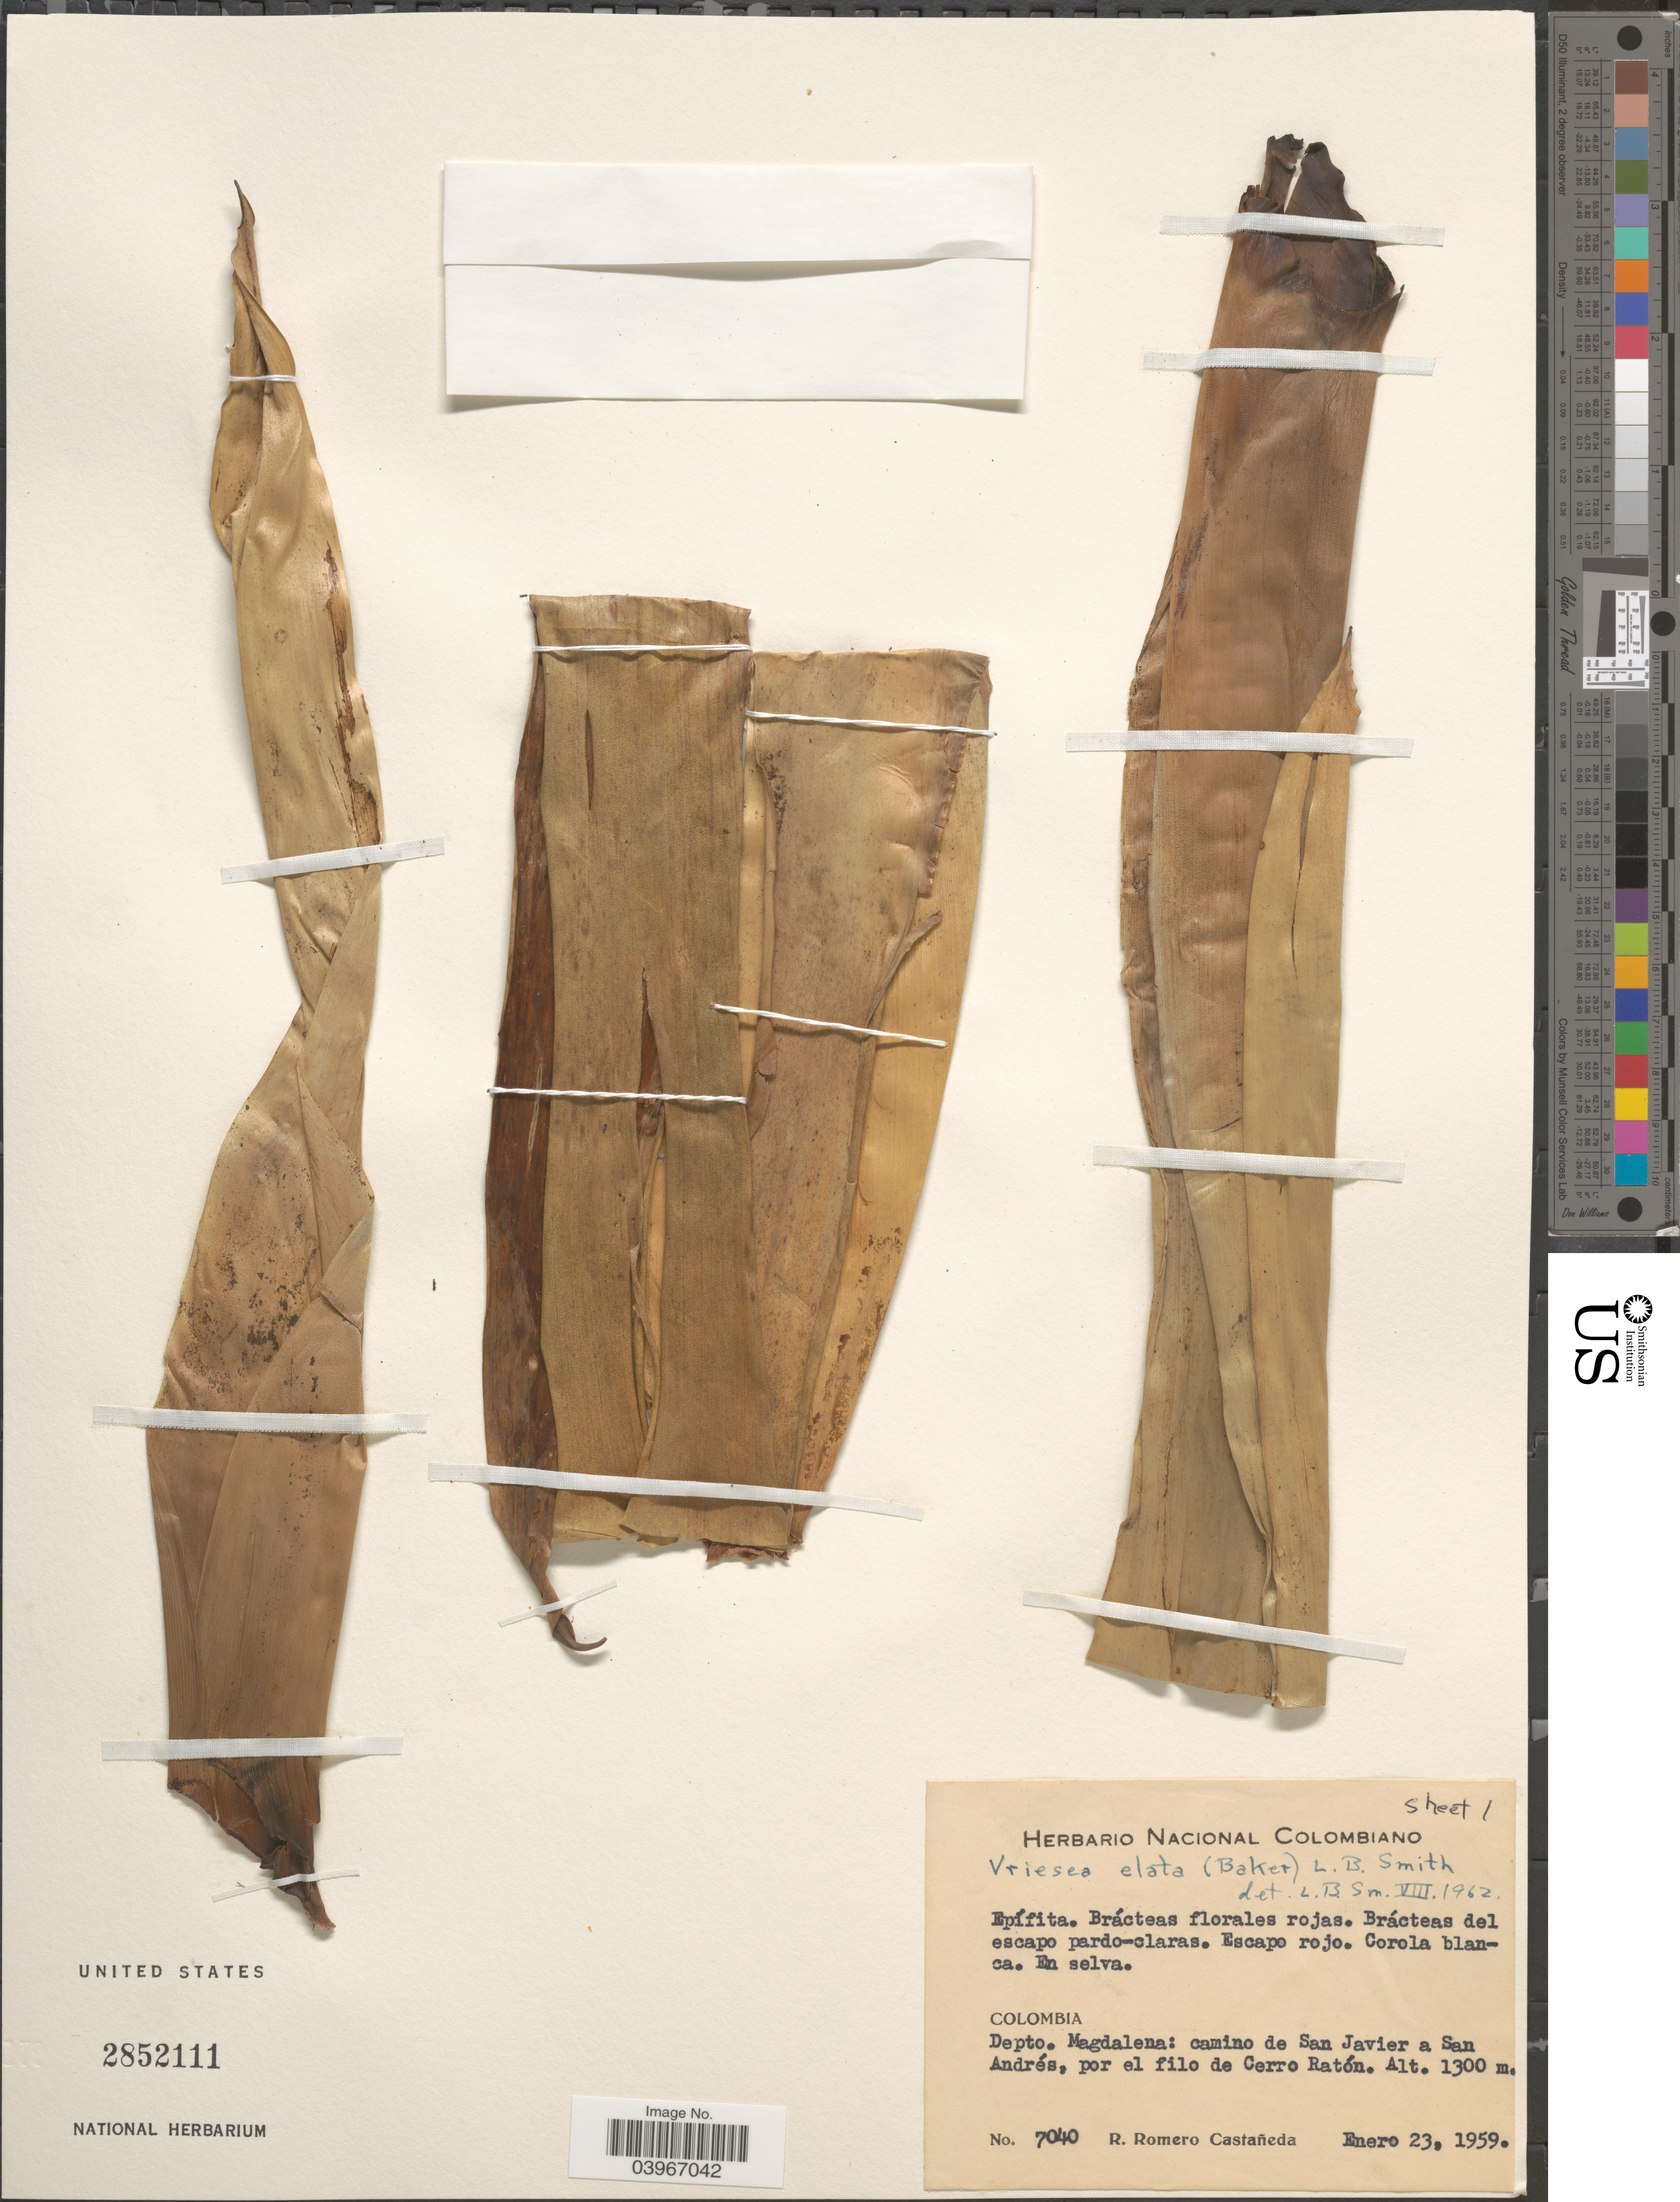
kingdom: Plantae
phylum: Tracheophyta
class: Liliopsida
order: Poales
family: Bromeliaceae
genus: Vriesea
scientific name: Vriesea elata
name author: (Baker) L.B. Sm.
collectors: R. Romero Castañeda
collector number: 7040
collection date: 1959-01-23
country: Colombia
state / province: Magdalena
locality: Depto. Magdalena: camino de San Javier a San Andrés, por el filo de Cerro Ratón.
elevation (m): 1300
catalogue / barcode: US 2852111